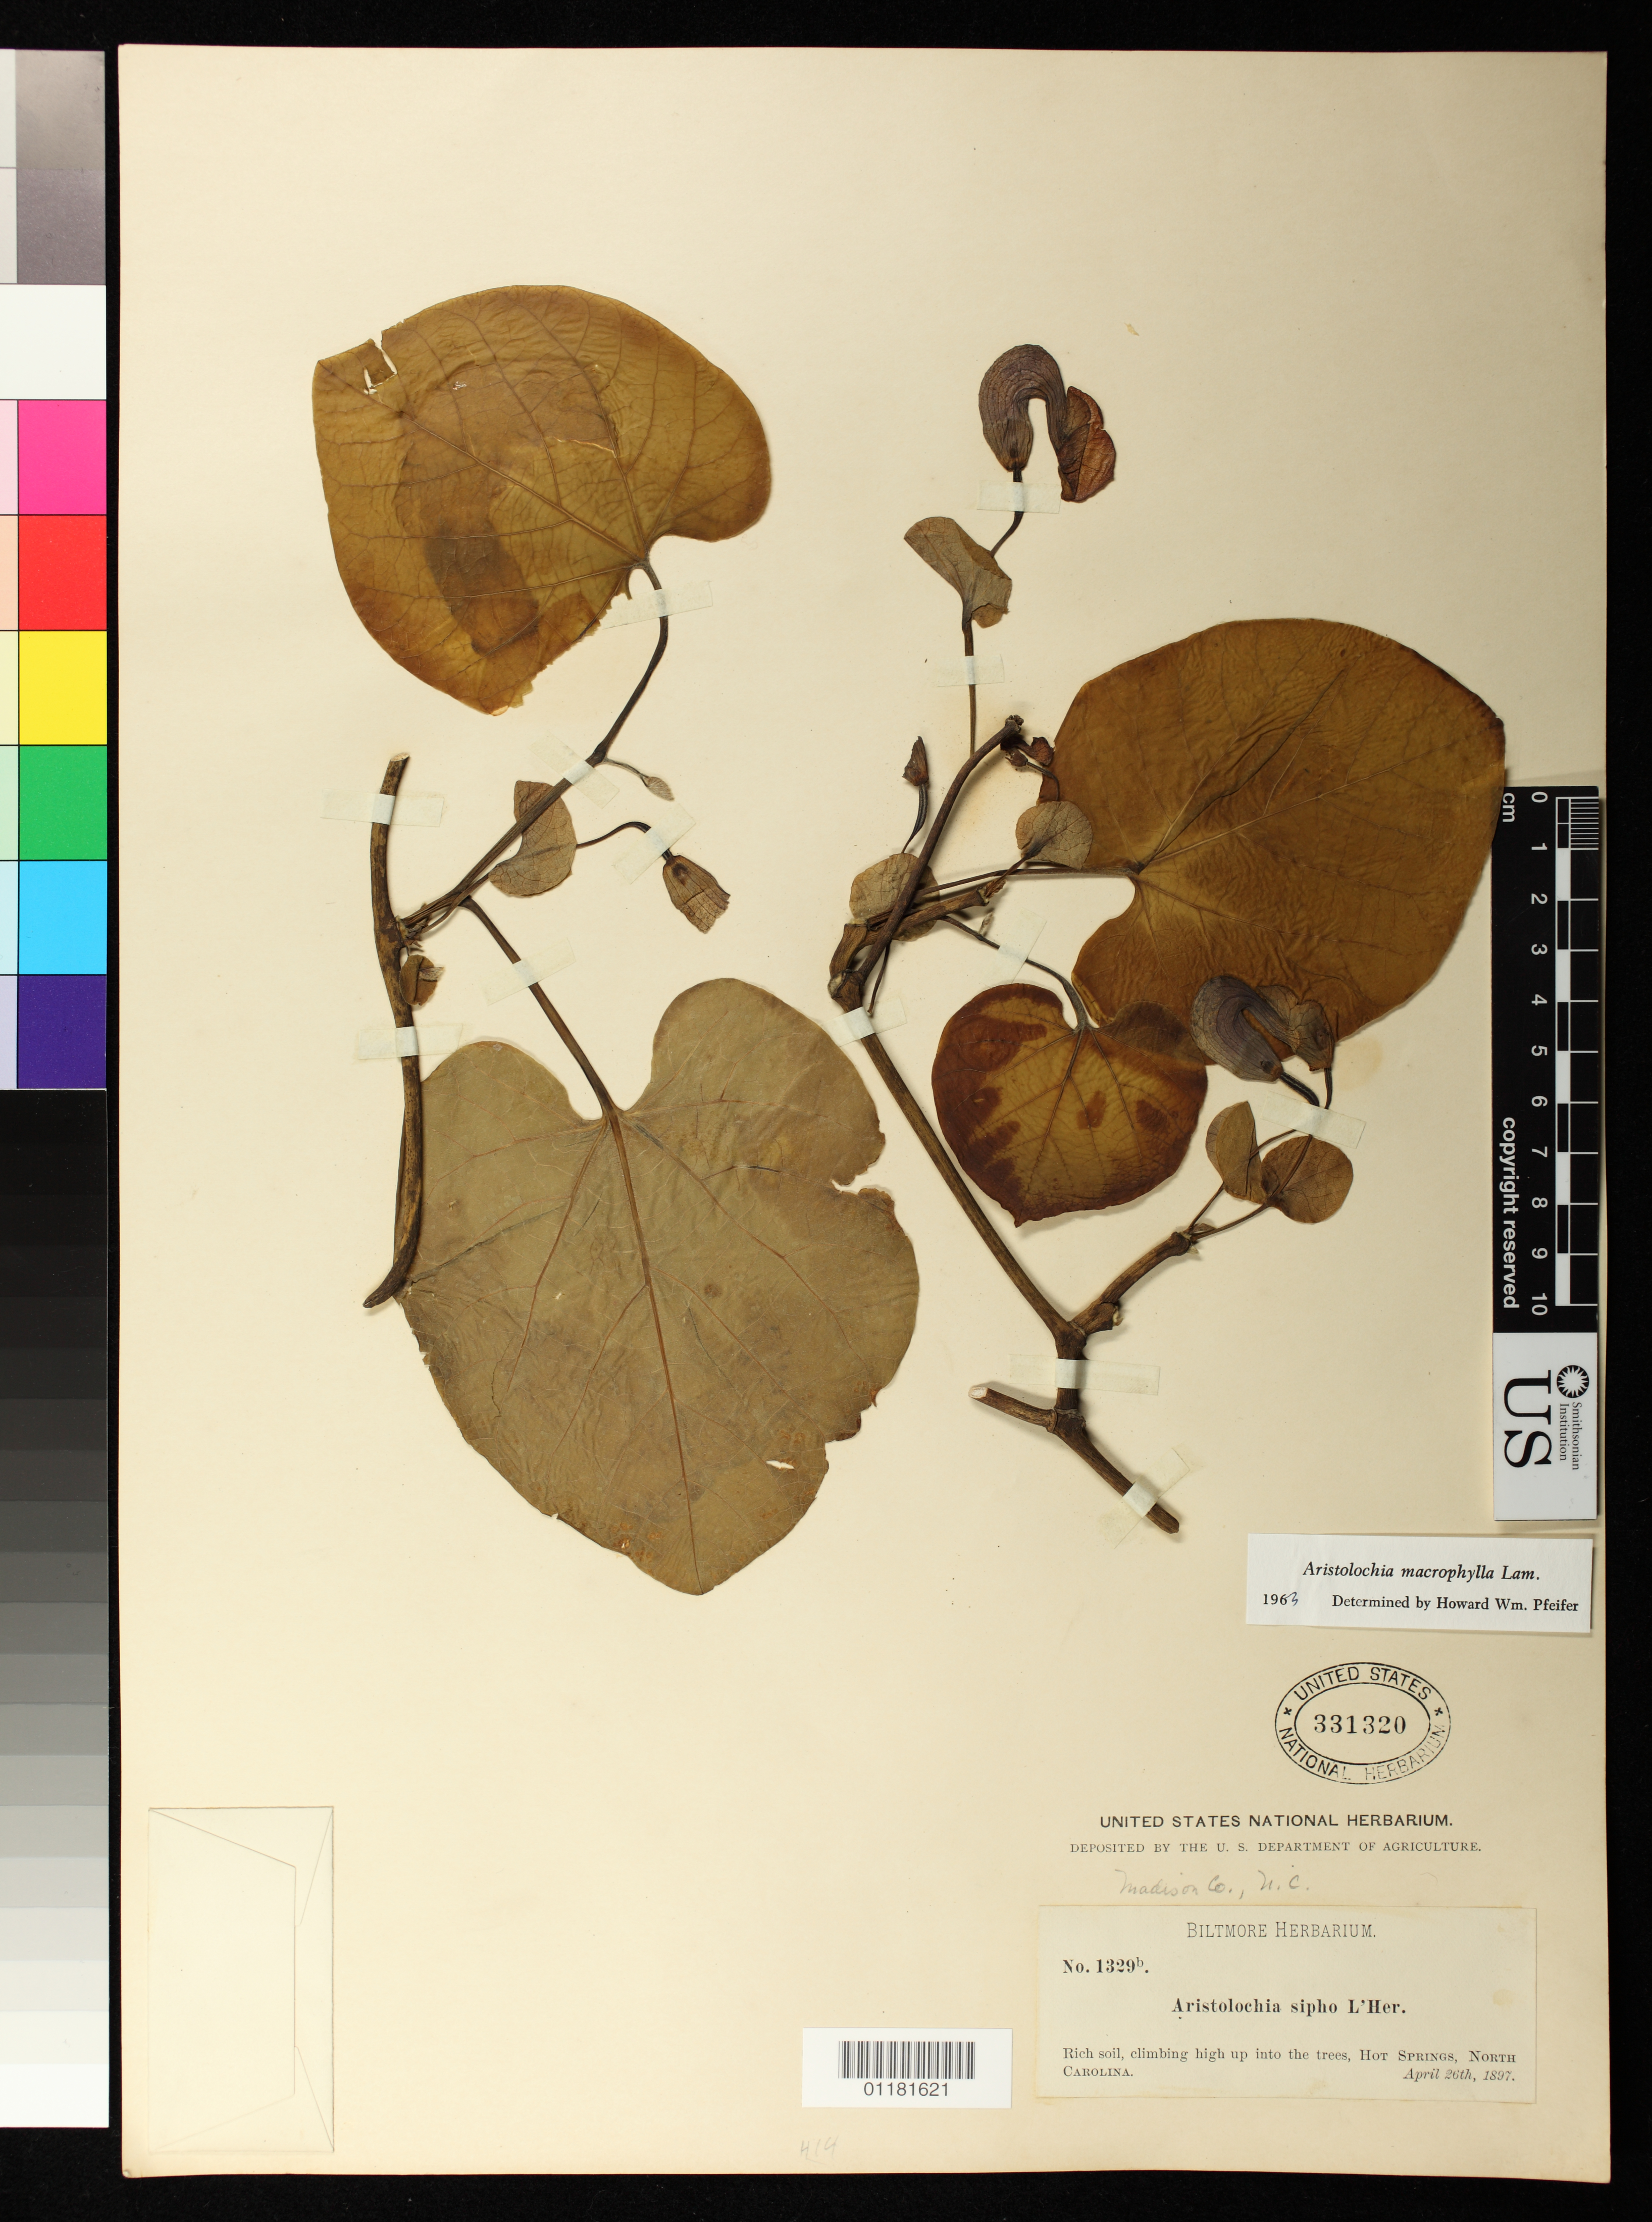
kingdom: Plantae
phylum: Tracheophyta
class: Magnoliopsida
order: Piperales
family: Aristolochiaceae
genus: Aristolochia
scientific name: Aristolochia macrophylla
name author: Lam.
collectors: ex herb. Biltmore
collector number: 1329b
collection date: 1897-04-26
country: United States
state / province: North Carolina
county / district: Madison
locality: Hot Springs, Madison County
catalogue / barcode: US 331320